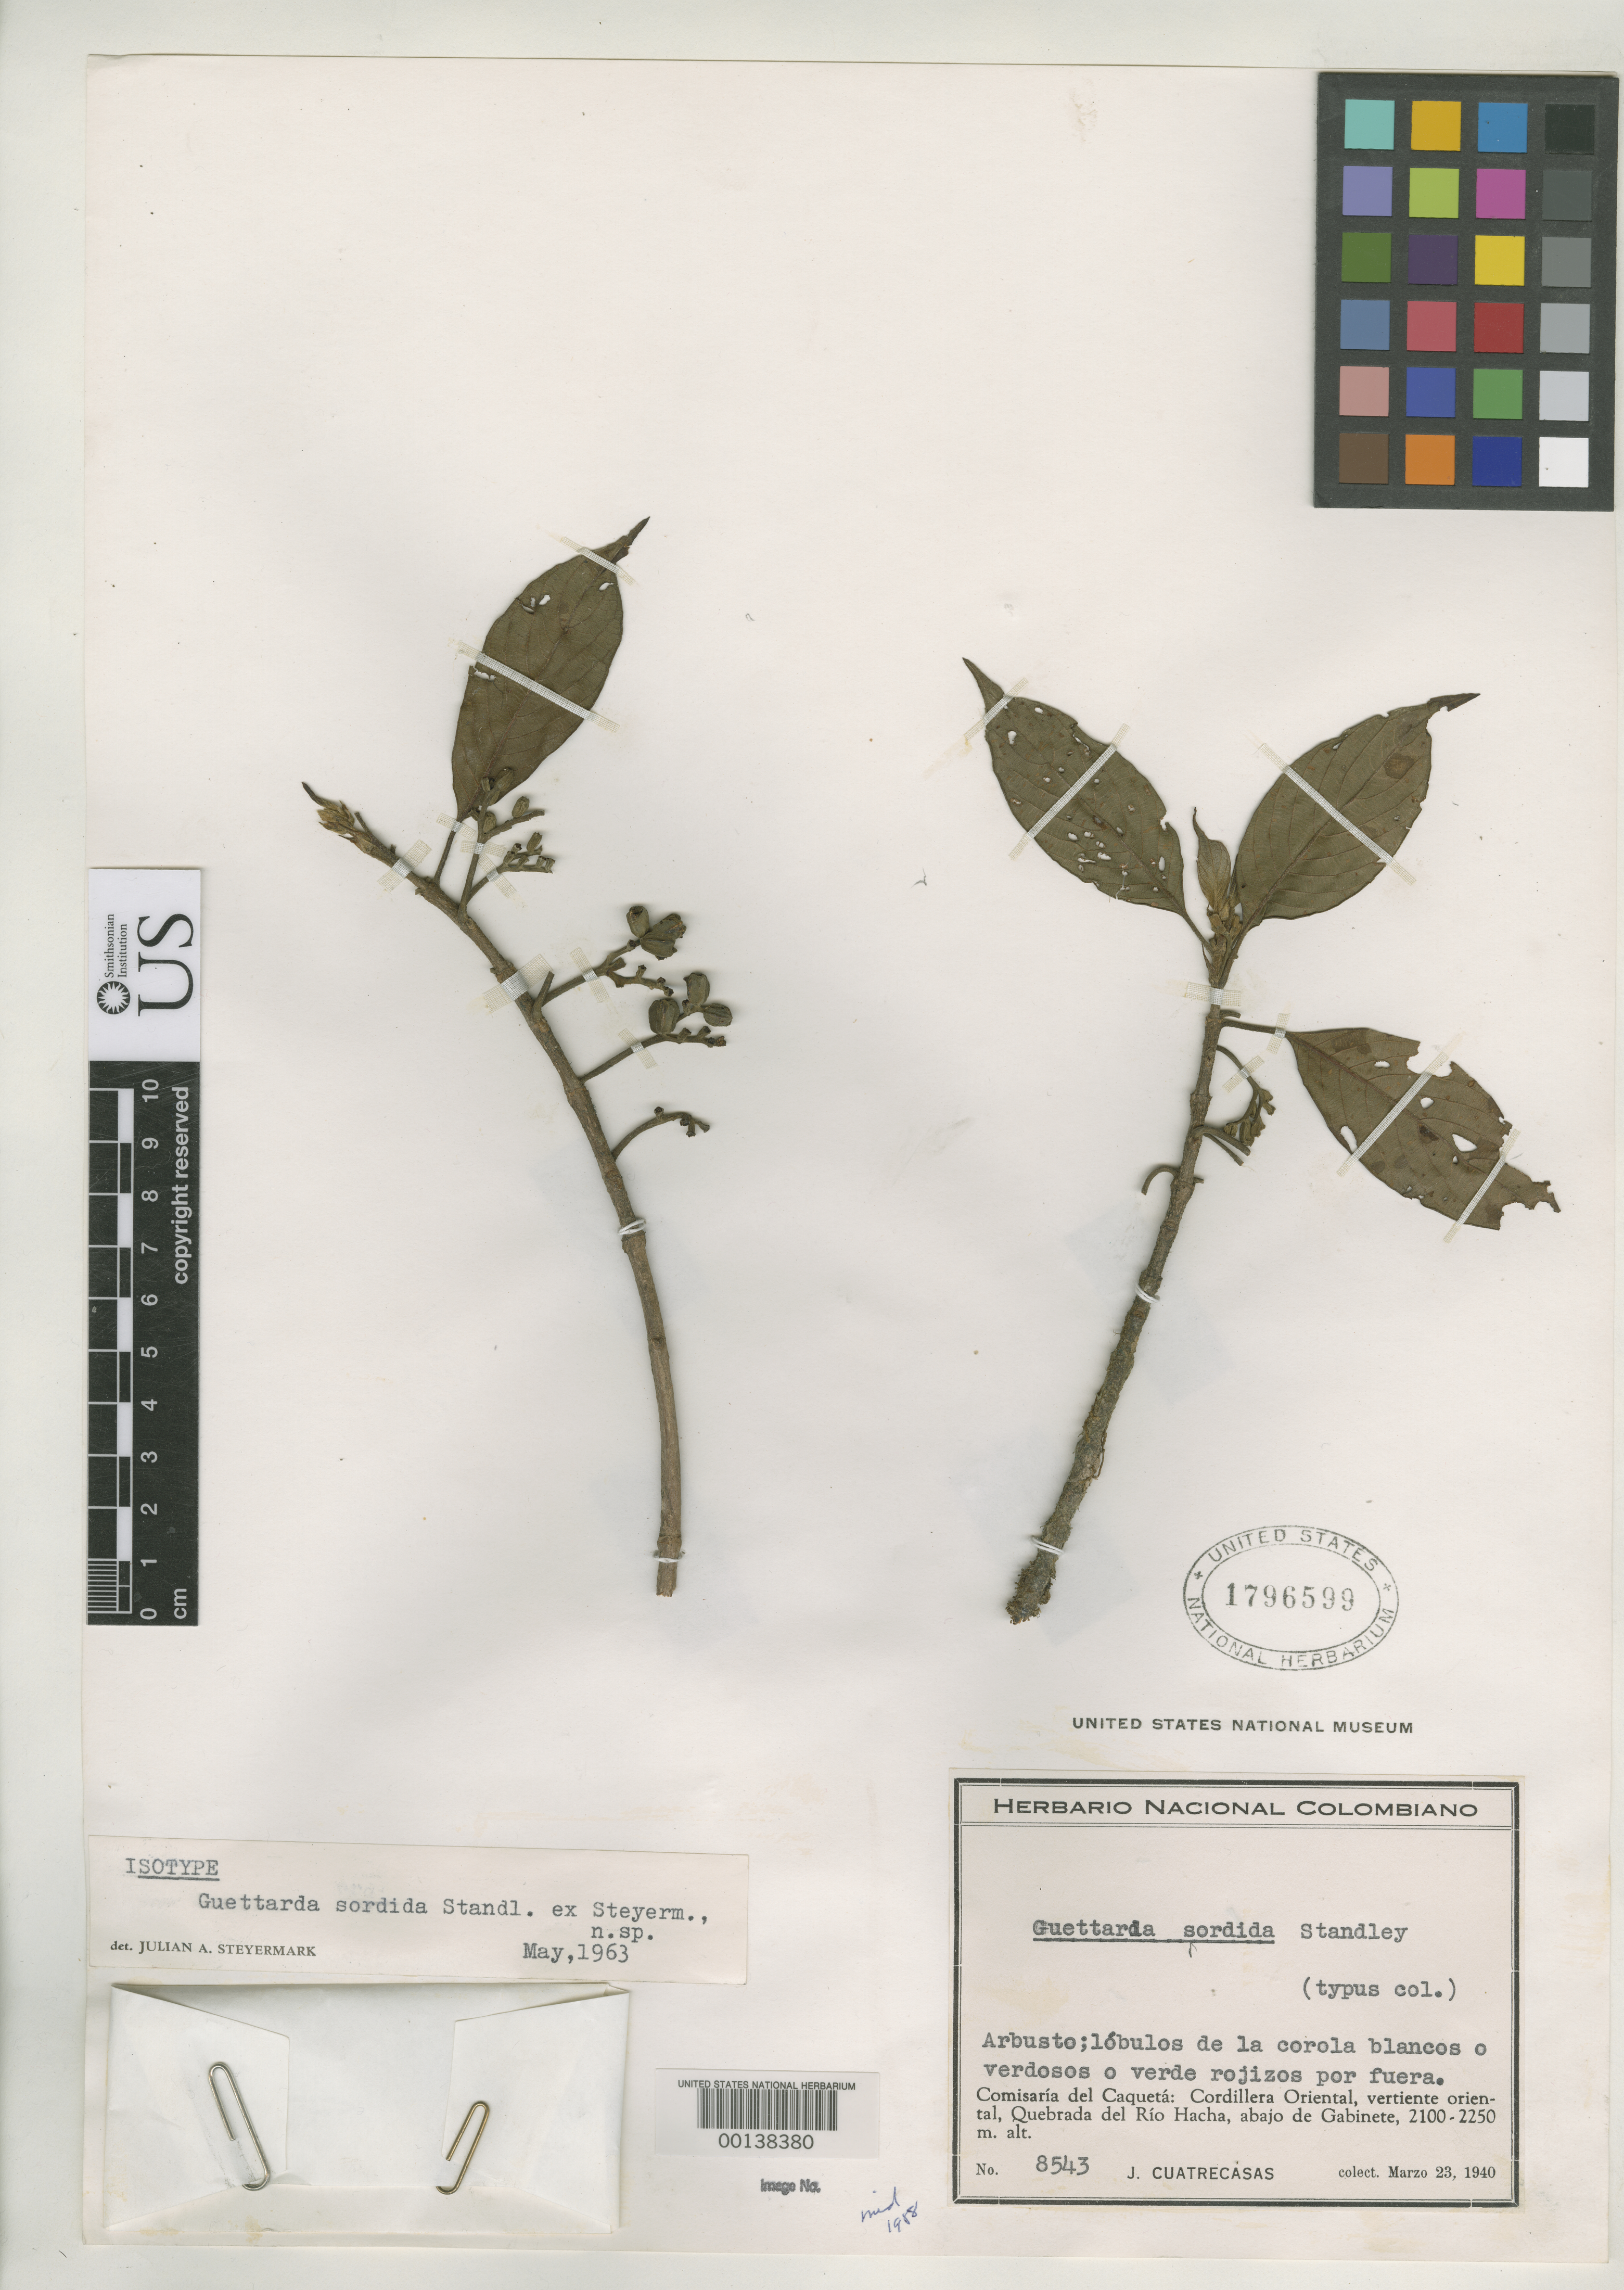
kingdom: Plantae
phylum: Tracheophyta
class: Magnoliopsida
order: Gentianales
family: Rubiaceae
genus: Guettarda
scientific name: Guettarda sordida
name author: Standl. ex Steyerm.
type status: Isotype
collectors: J. Cuatrecasas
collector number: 8543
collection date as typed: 23 Mar 1940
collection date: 1940-03-23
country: Colombia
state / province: Caquetá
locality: Rio Hacha.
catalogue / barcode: US 1796599